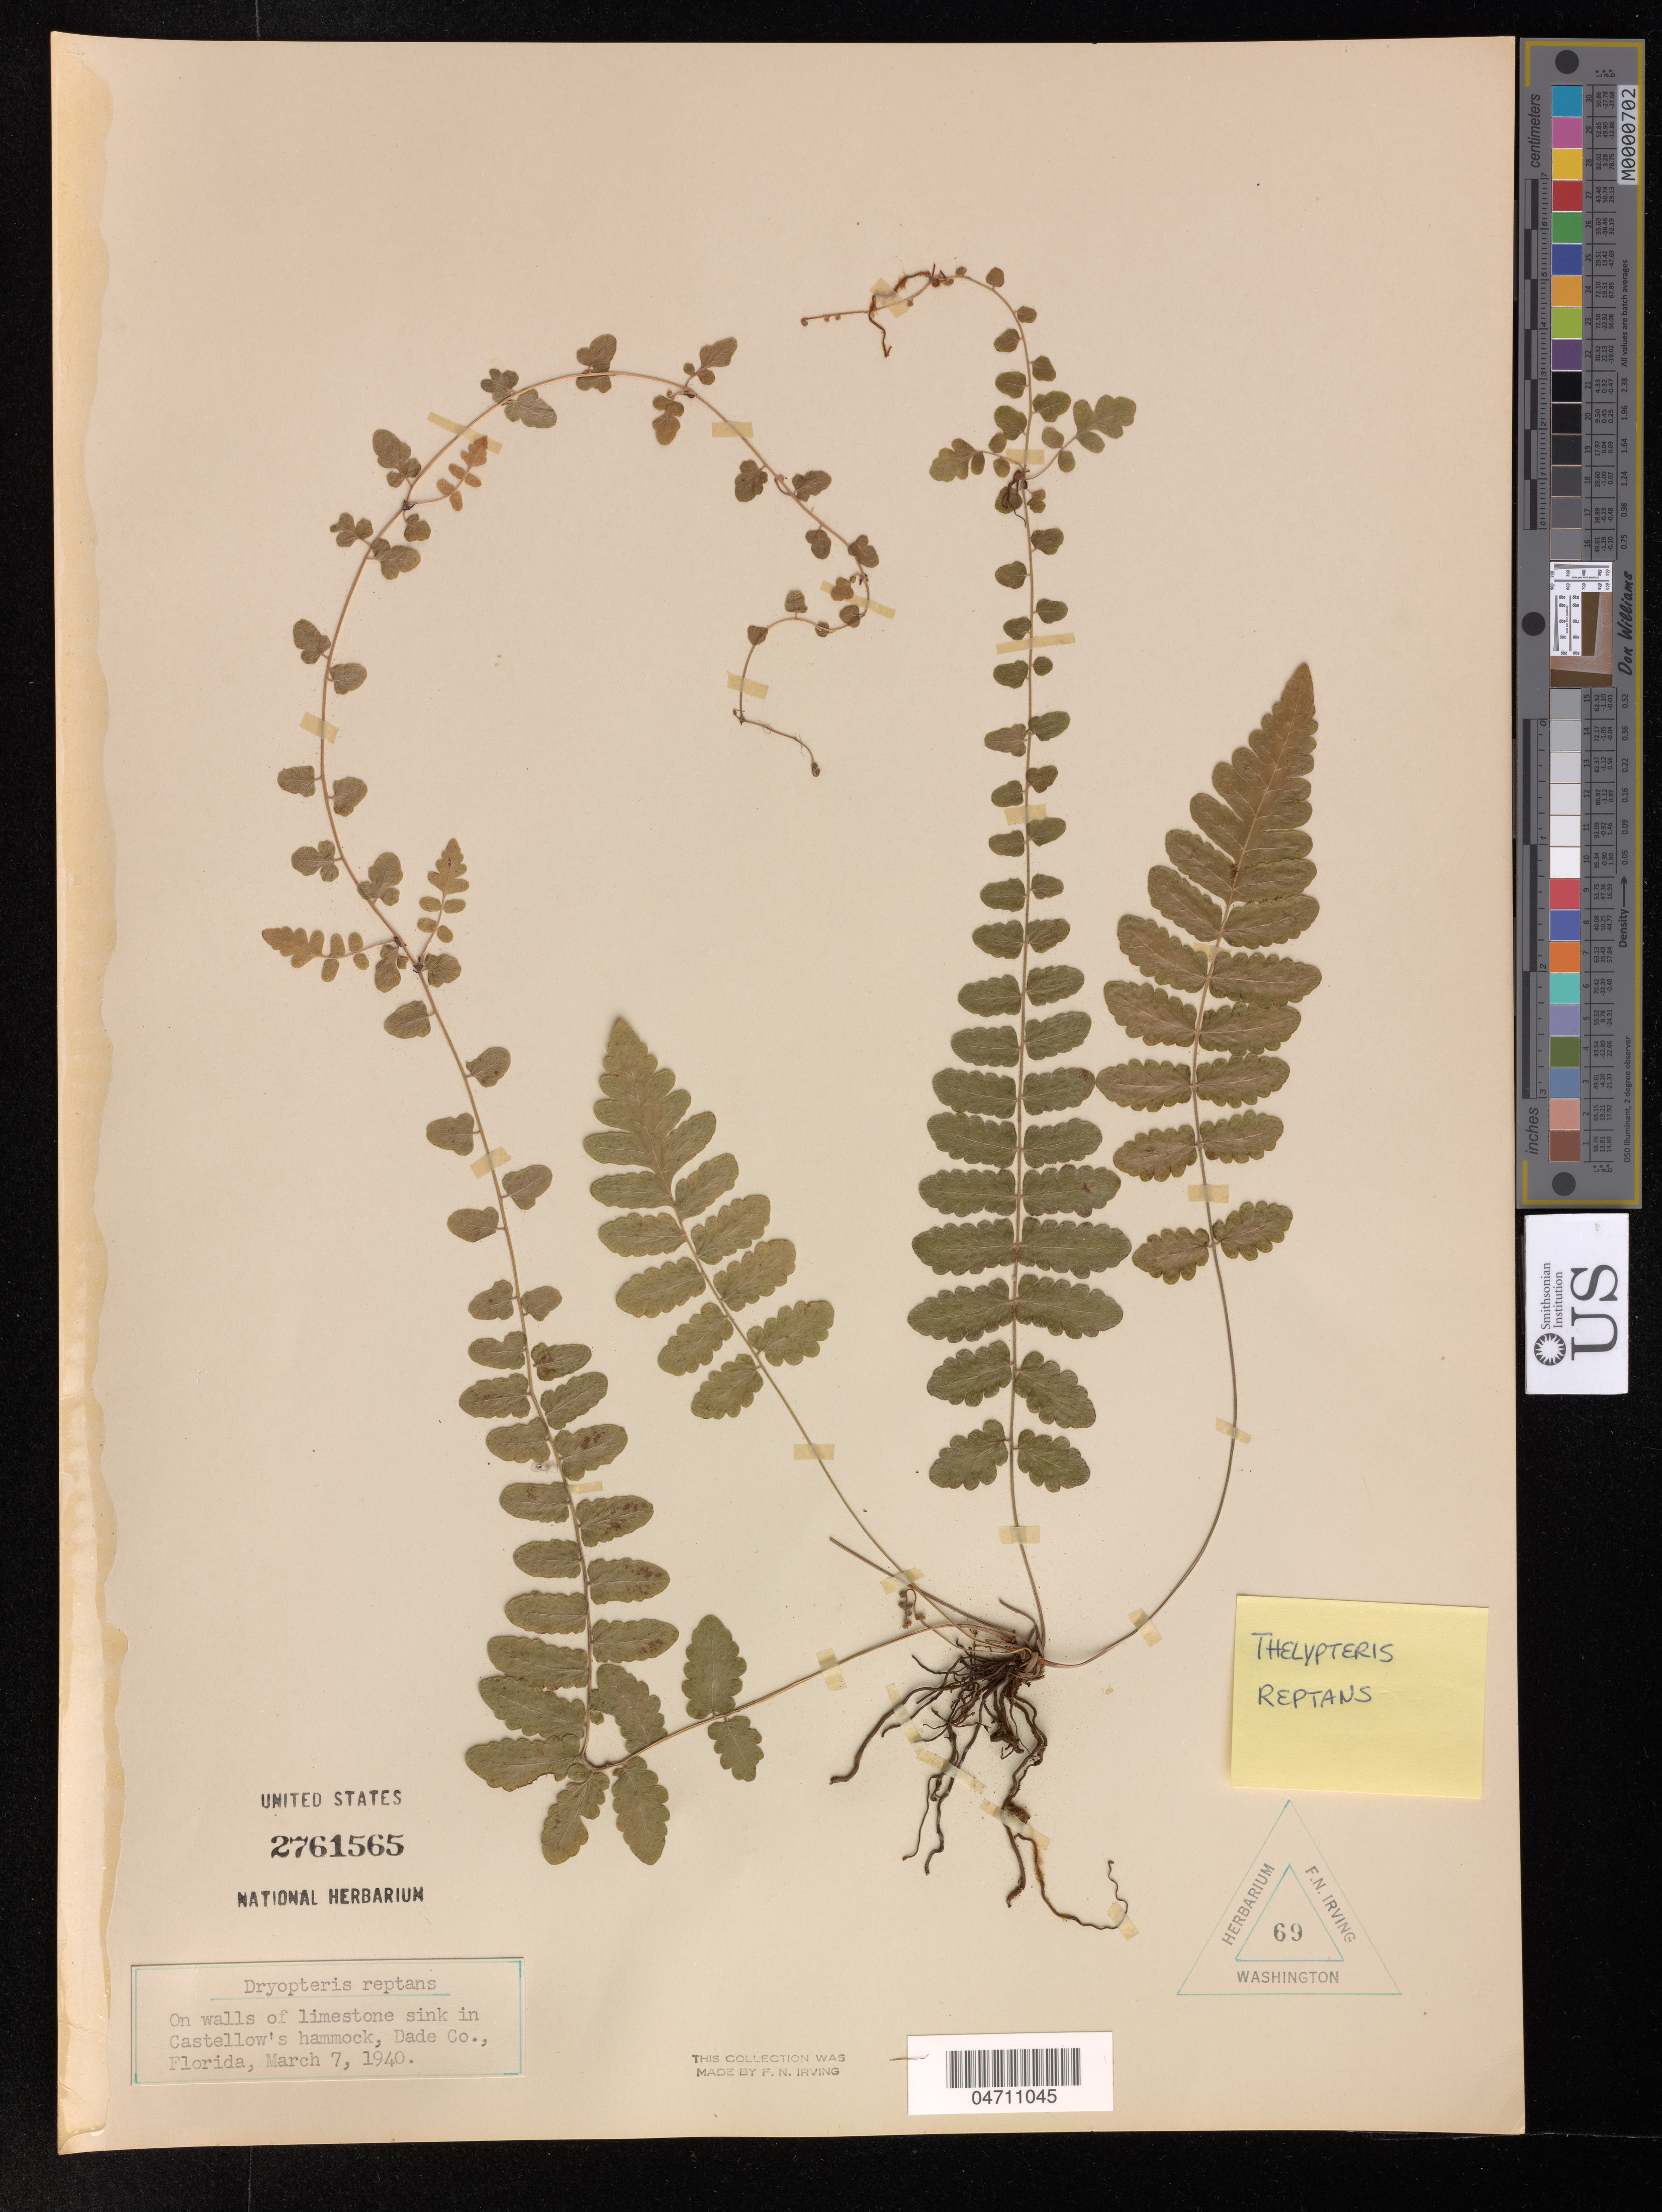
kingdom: Plantae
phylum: Tracheophyta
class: Polypodiopsida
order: Polypodiales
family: Dryopteridaceae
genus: Dryopteris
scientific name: Dryopteris reptans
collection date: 1940-03-07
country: United States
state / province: Florida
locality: On walls of limestone sink in Castellow's hammock, Dade Co.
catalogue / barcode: US 2761565